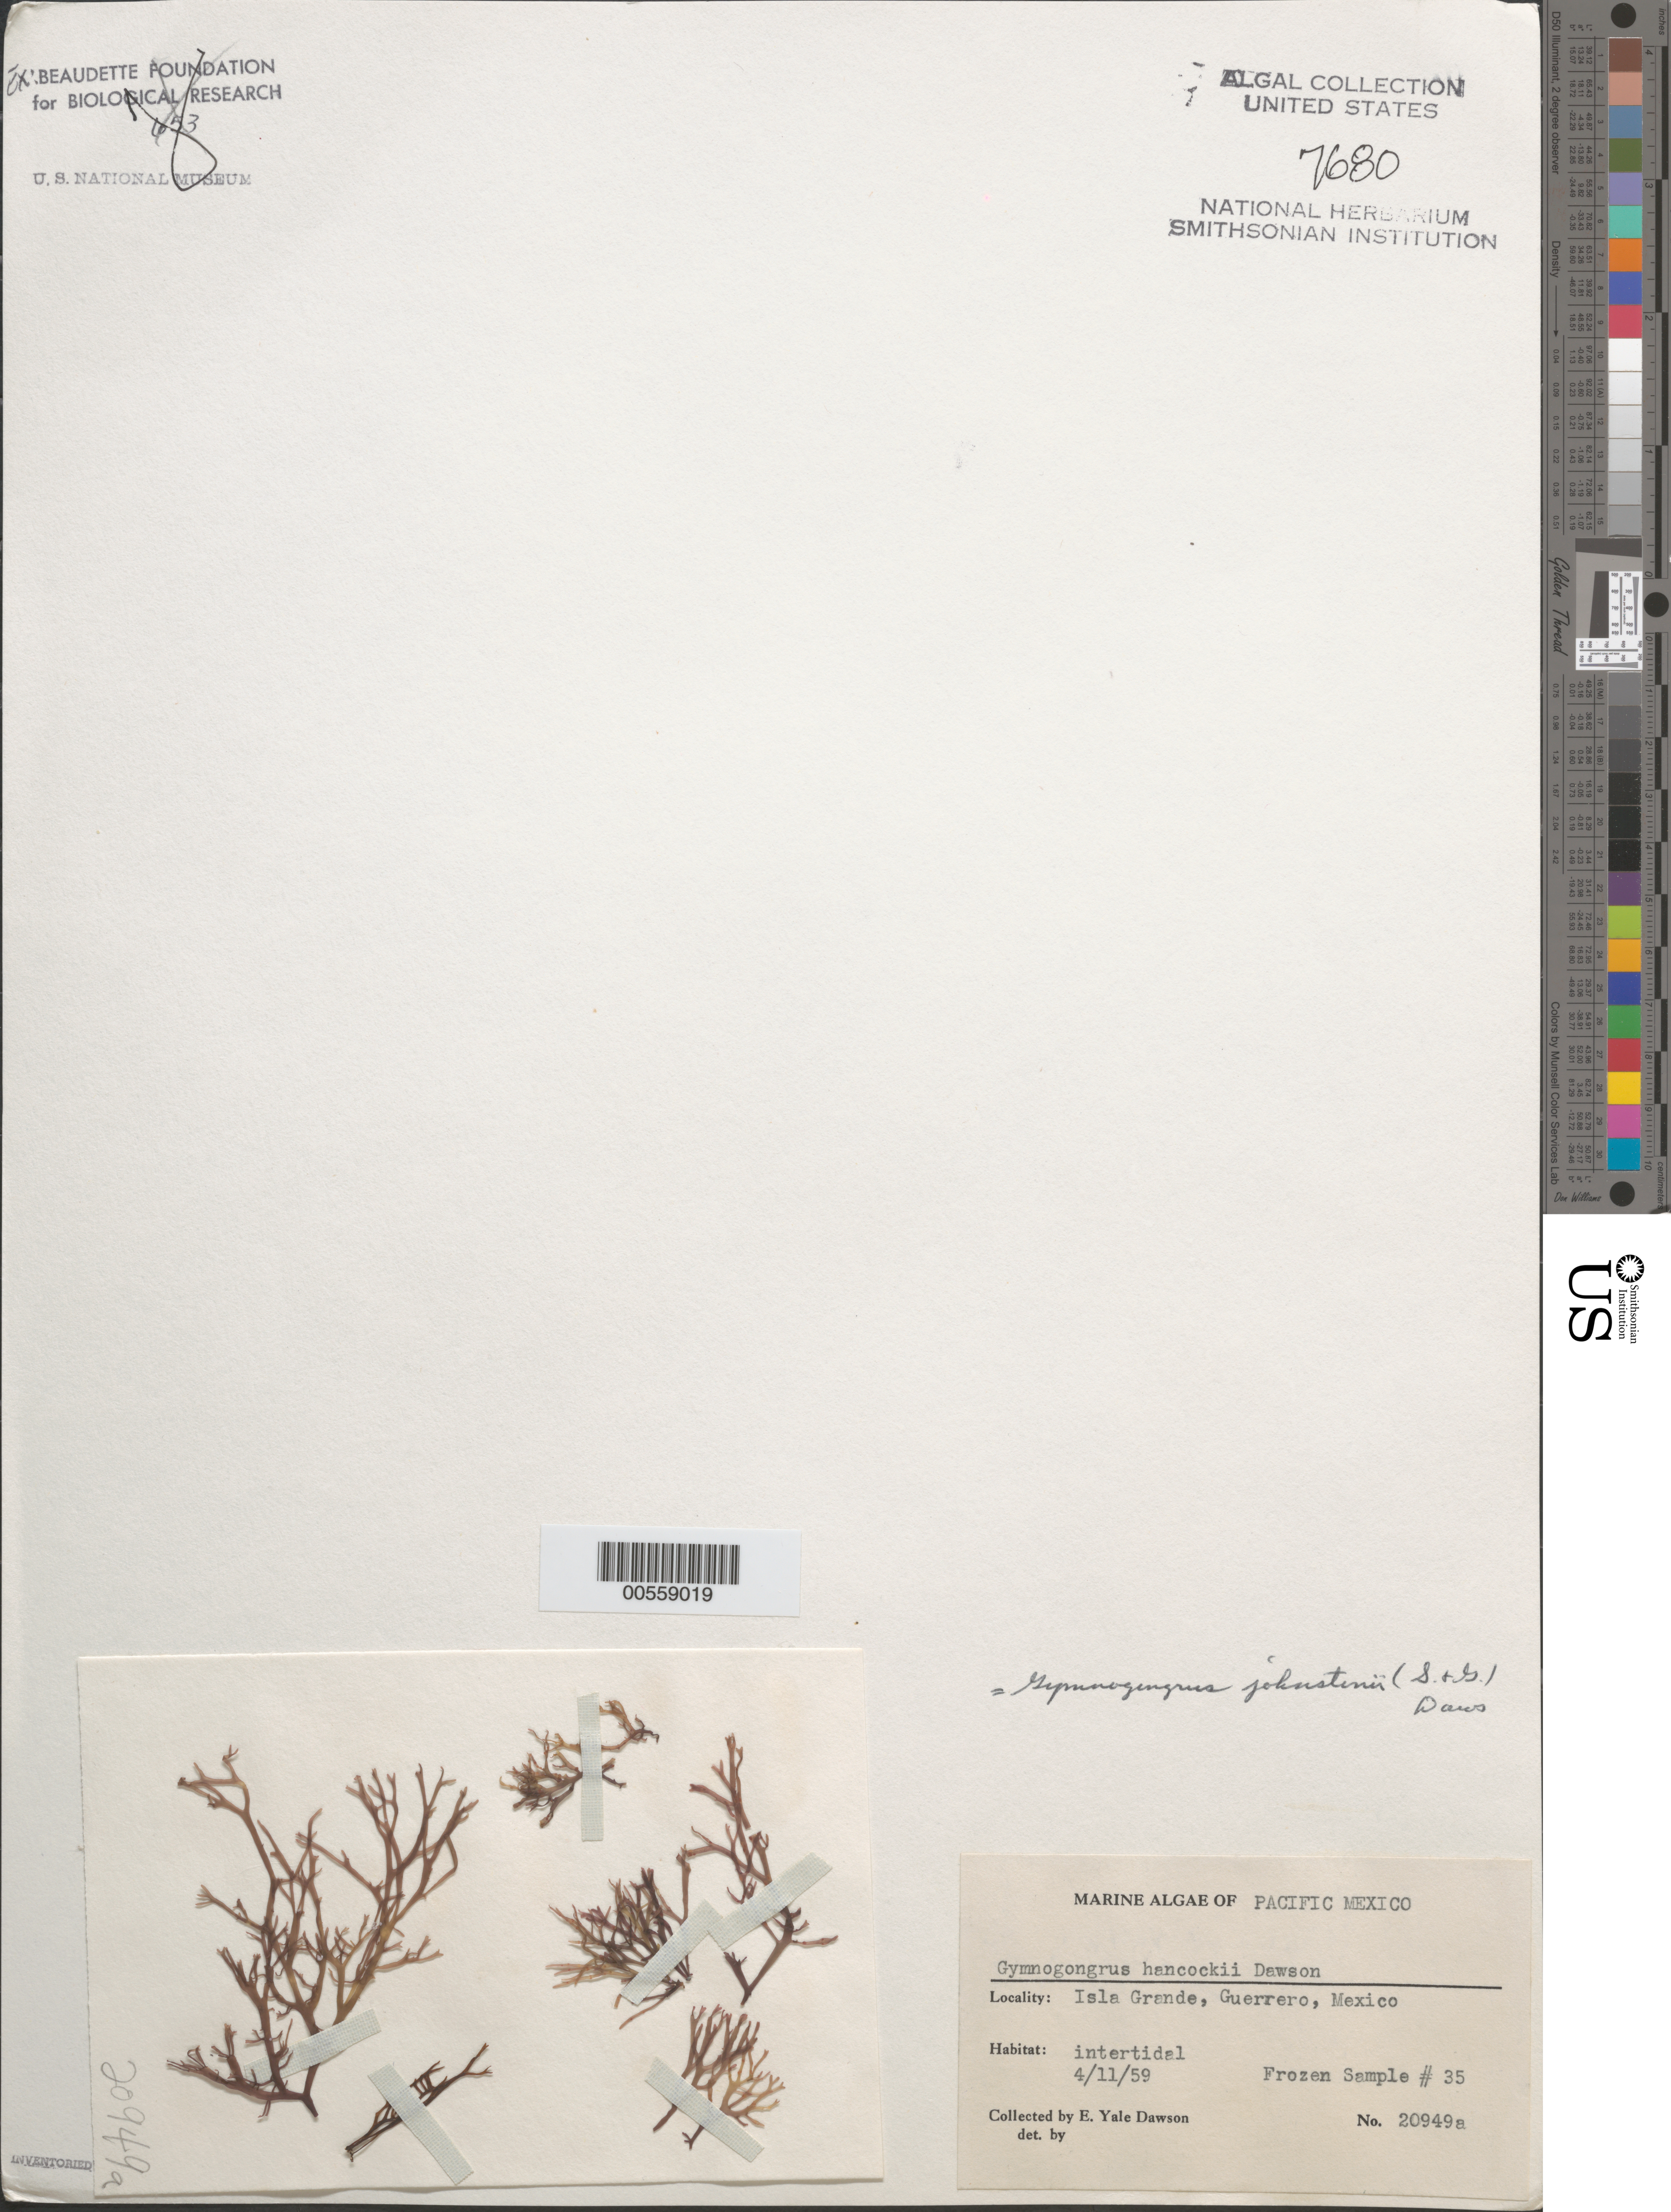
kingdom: Plantae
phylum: Rhodophyta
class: Florideophyceae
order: Gigartinales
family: Phyllophoraceae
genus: Gymnogongrus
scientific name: Gymnogongrus johnstonii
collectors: E. Y. Dawson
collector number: EYD 20949a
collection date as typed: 11 Apr 1959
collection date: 1959-04-11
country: Mexico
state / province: Guerrero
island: Isla Grande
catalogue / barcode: US 7680